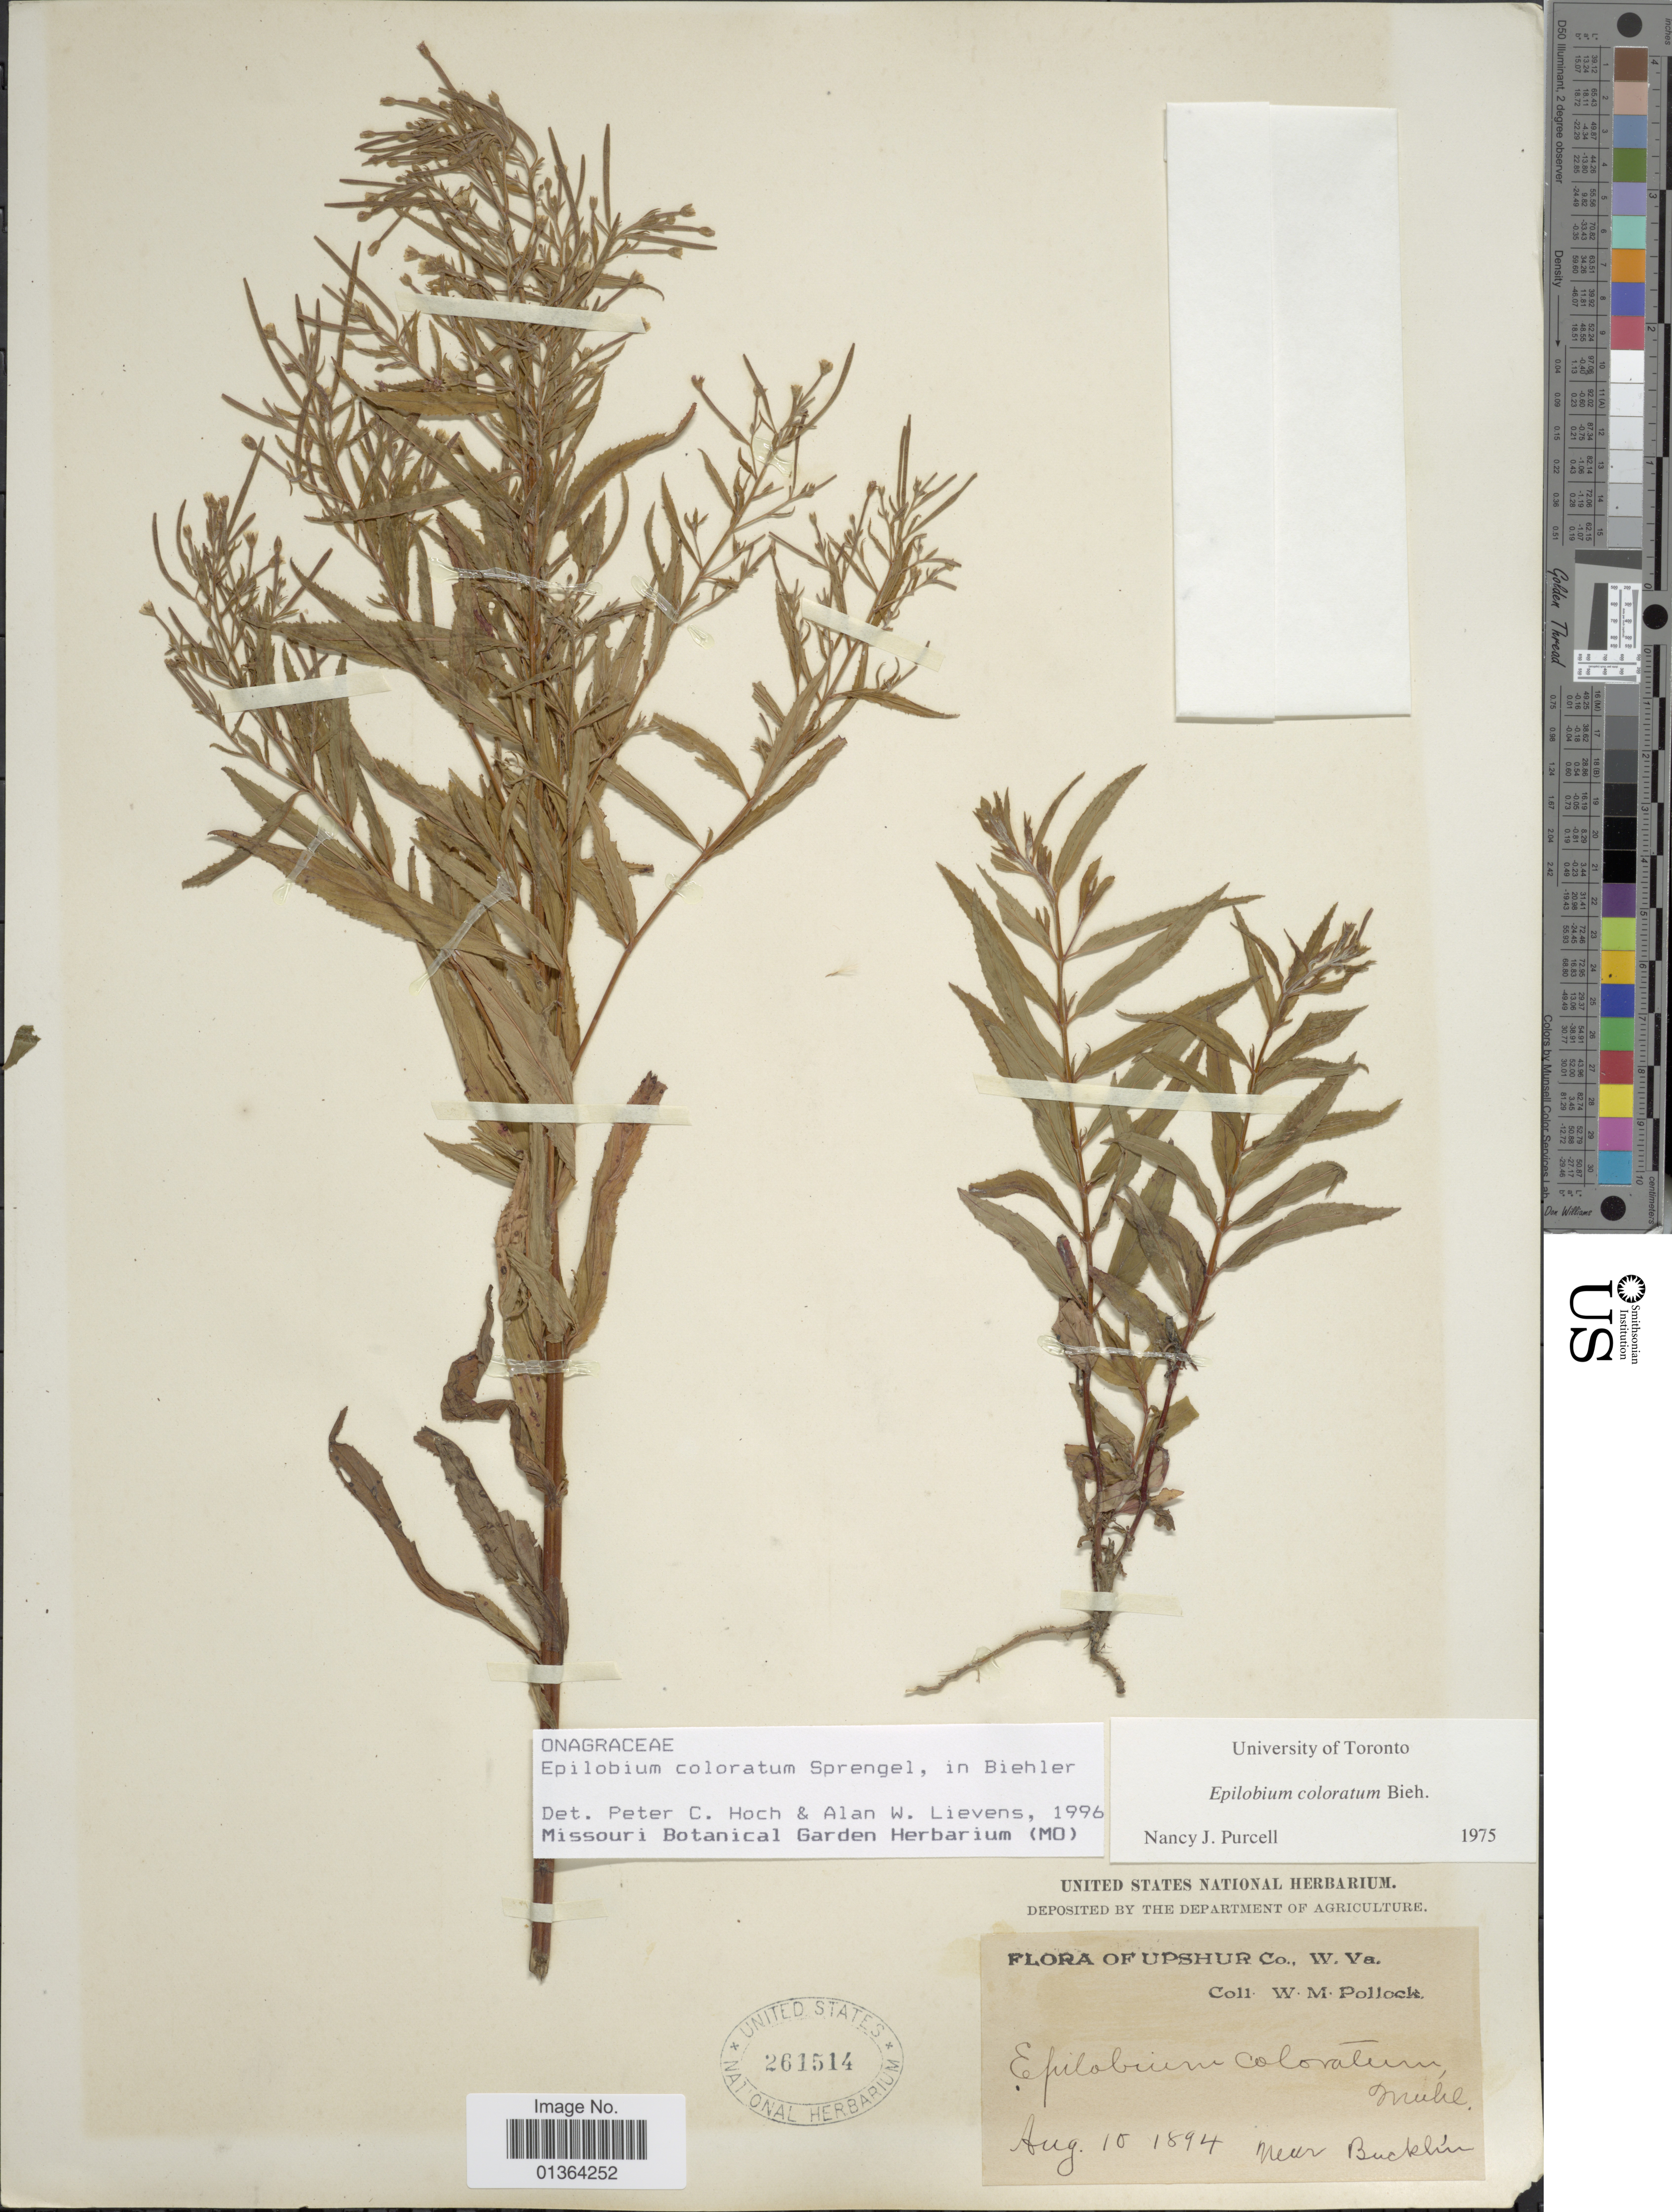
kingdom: Plantae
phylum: Tracheophyta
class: Magnoliopsida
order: Myrtales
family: Onagraceae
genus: Epilobium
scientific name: Epilobium coloratum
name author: Biehler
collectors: W. M. Pollock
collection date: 1894-08-10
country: United States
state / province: West Virginia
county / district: Upshur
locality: Near Buckhannon.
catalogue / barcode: US 261514